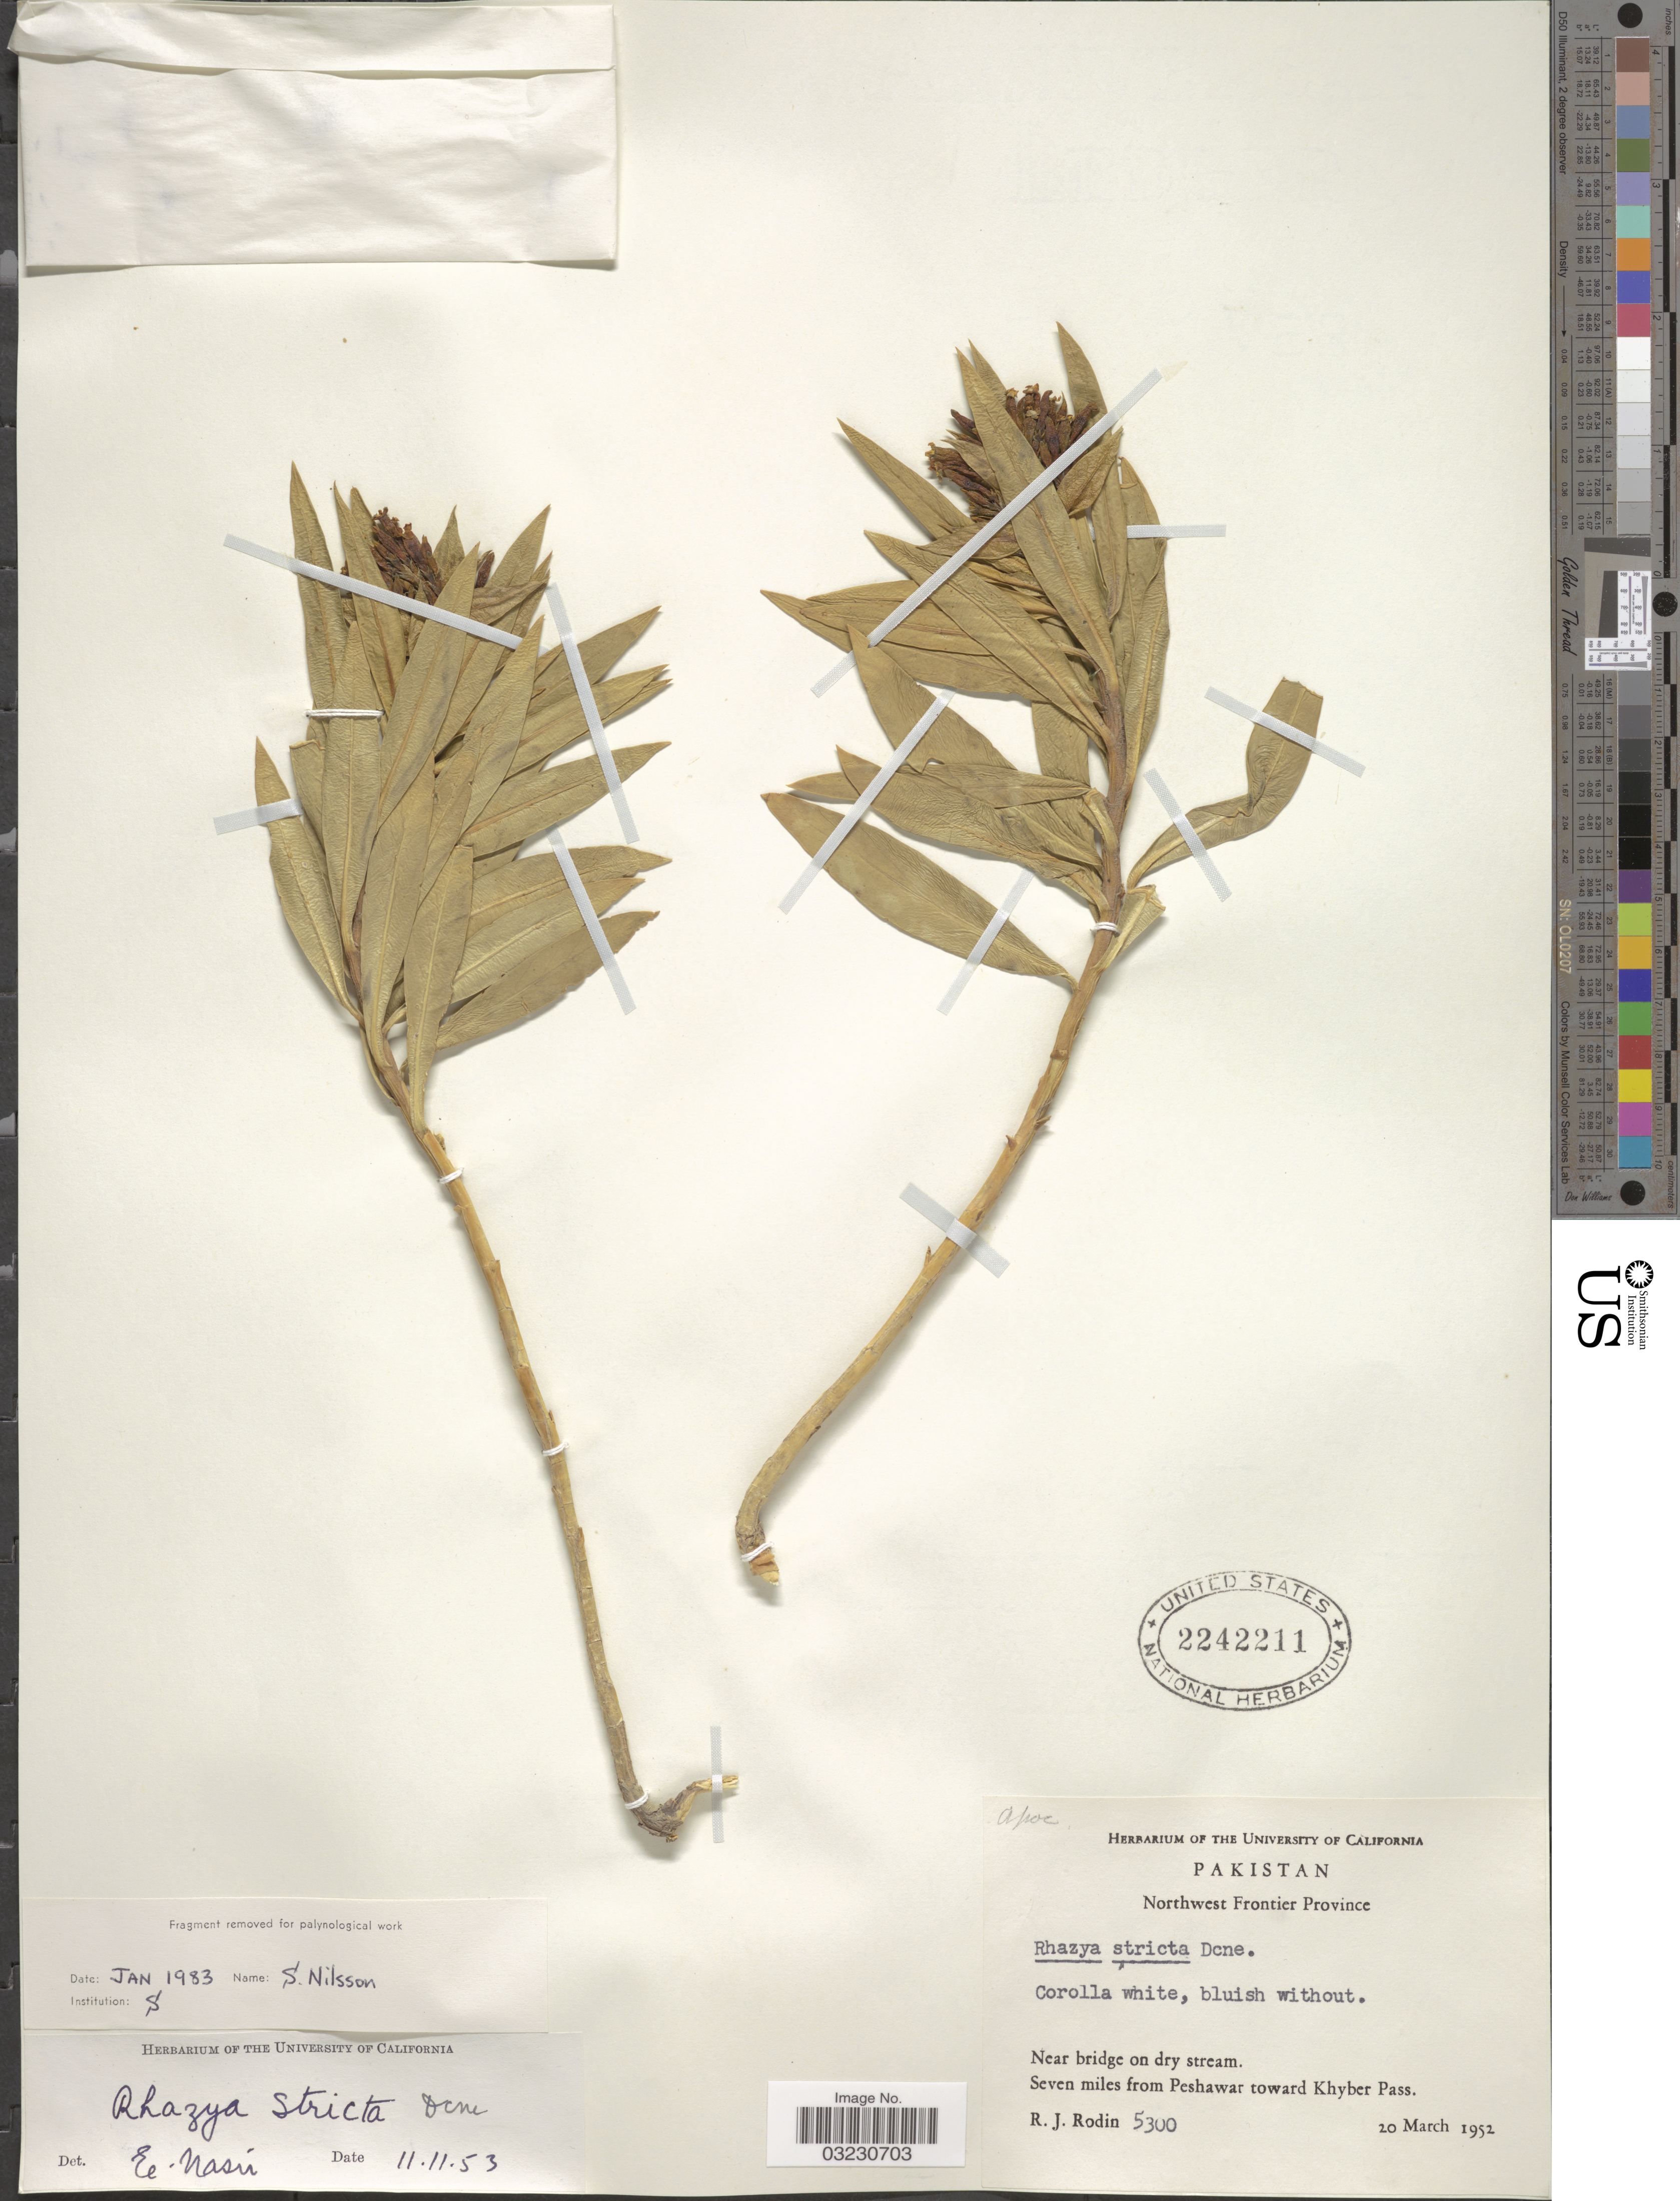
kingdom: Plantae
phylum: Tracheophyta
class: Magnoliopsida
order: Gentianales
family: Apocynaceae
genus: Rhazya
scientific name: Rhazya stricta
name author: Decne.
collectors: R. J. Rodin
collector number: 5300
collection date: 1952-03-20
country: Pakistan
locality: Northwest Frontier Province, Near bridge on dry stream. Seven miles from Peshawar toward Khyber Pass.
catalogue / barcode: US 2242211